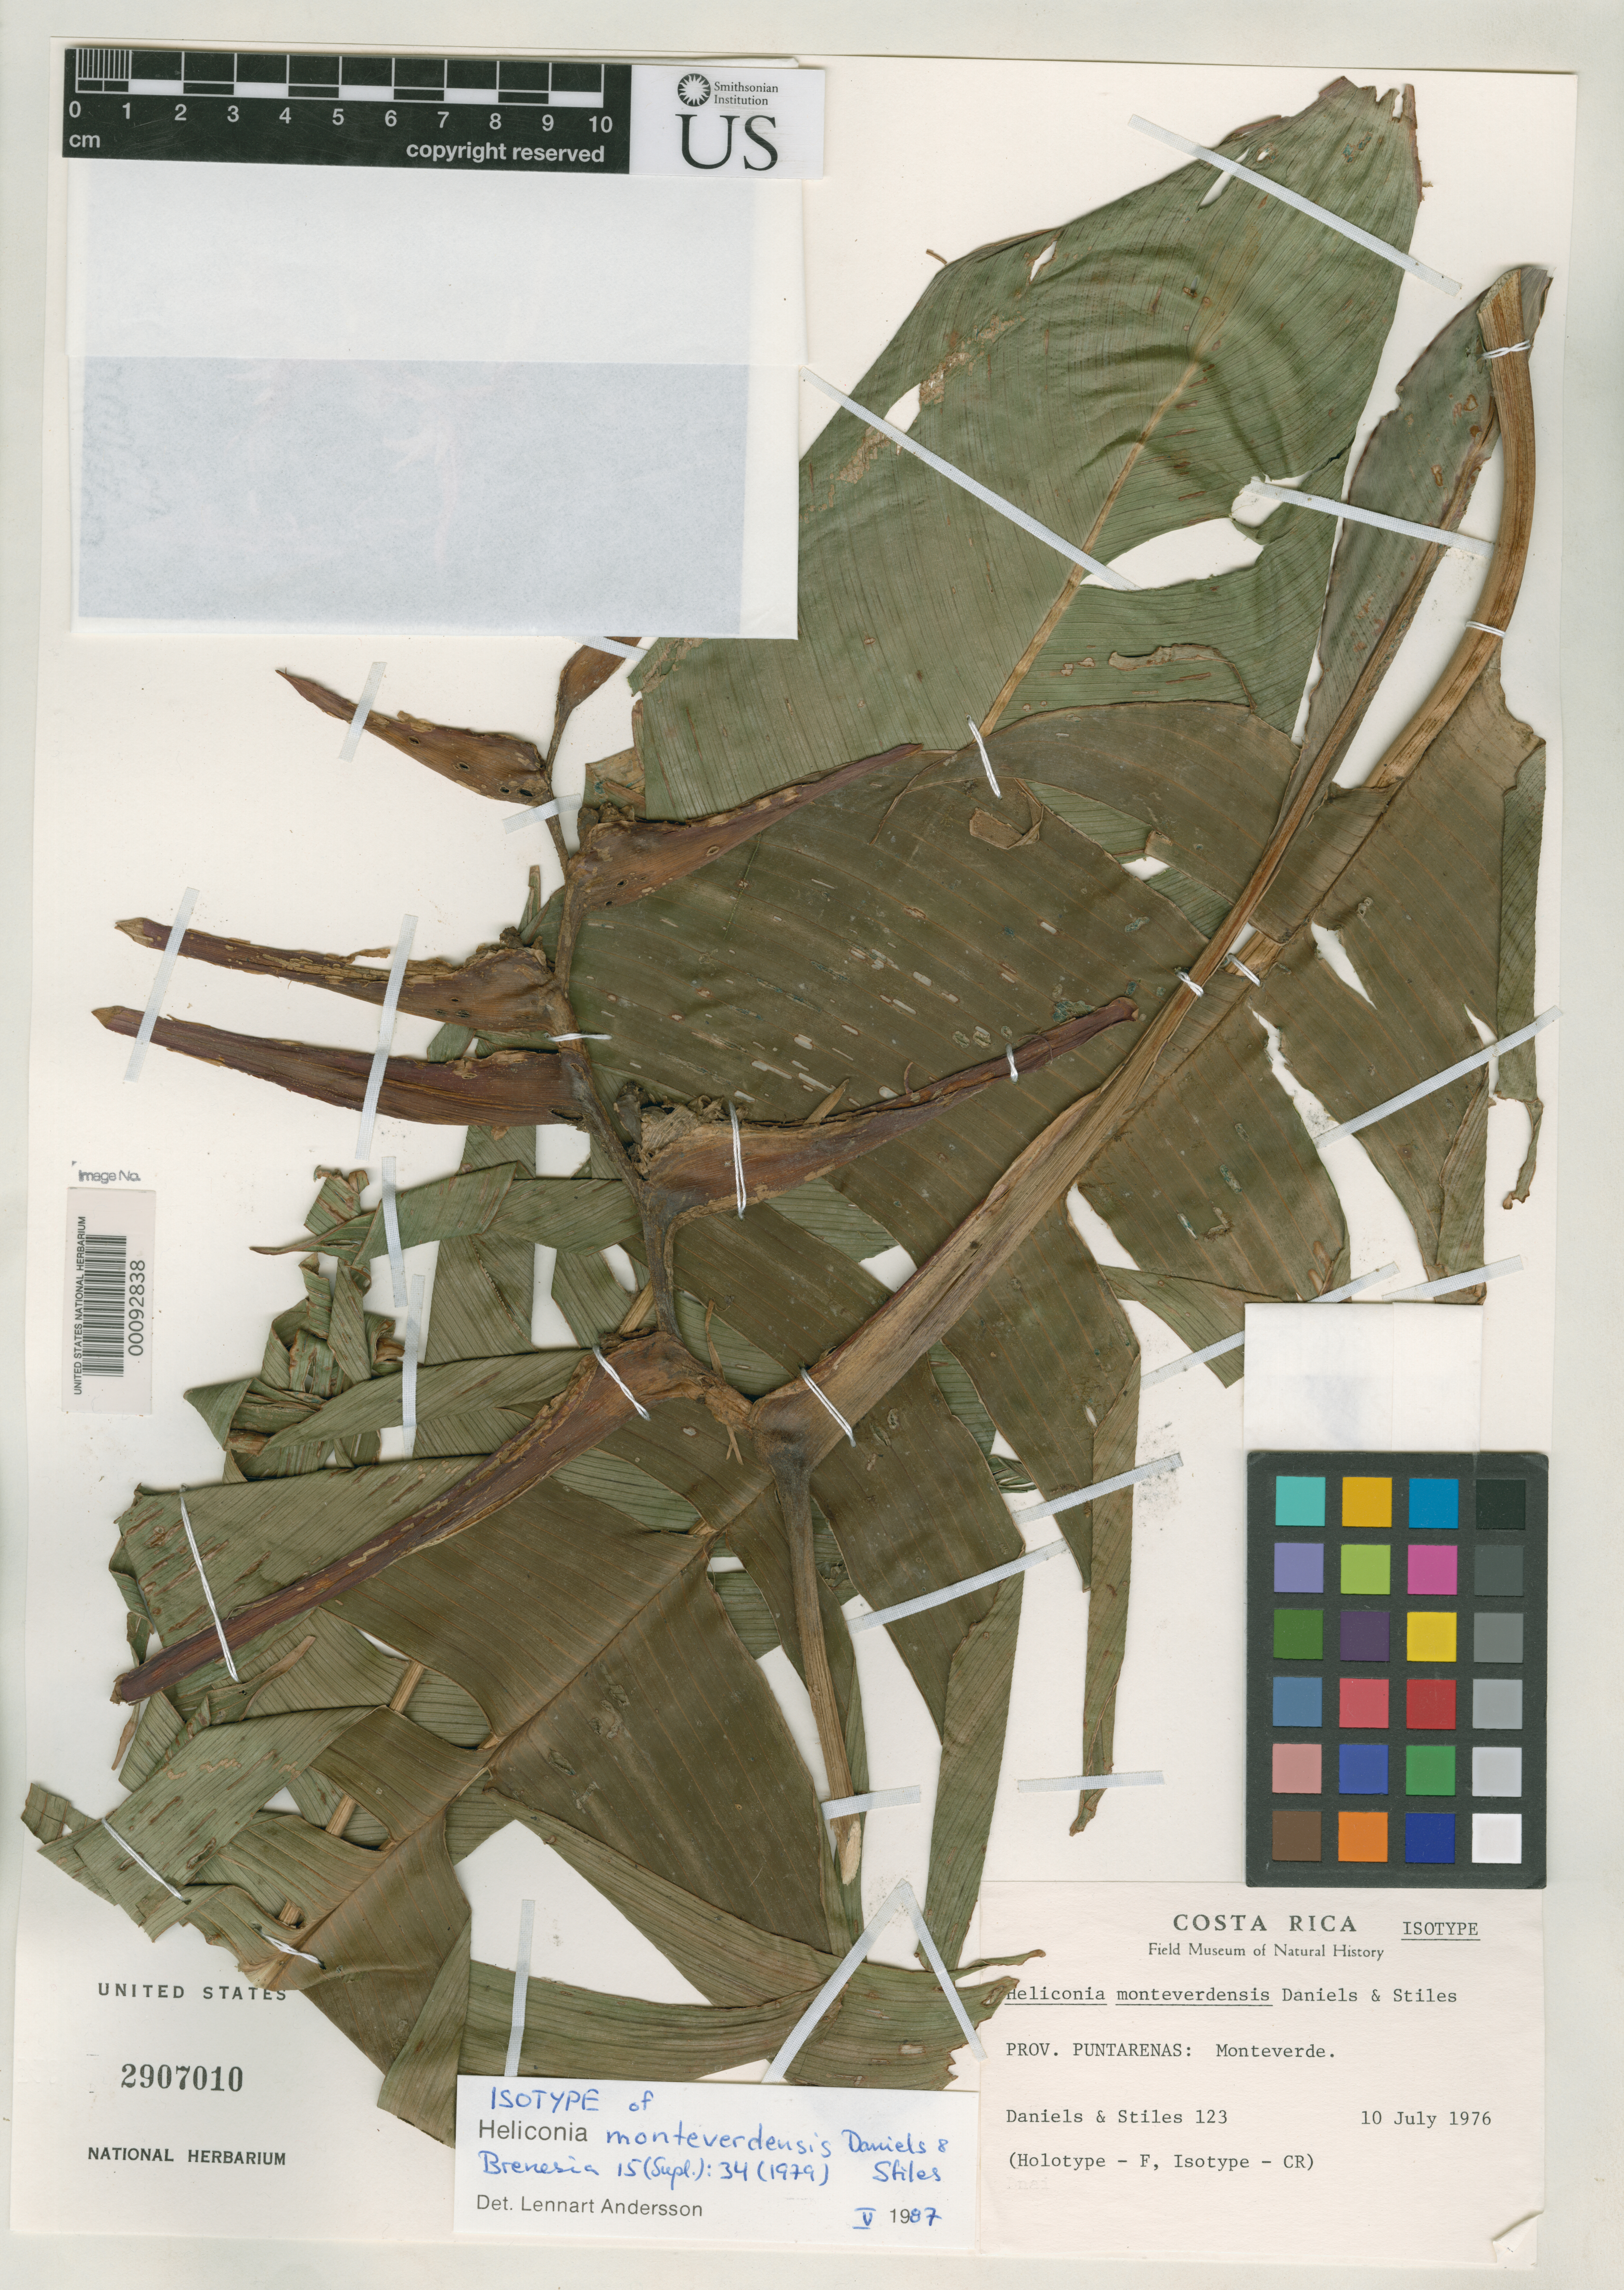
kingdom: Plantae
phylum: Tracheophyta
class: Liliopsida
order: Zingiberales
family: Heliconiaceae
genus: Heliconia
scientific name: Heliconia monteverdensis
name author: G.S. Daniels & F.G. Stiles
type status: Isotype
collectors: G. S. Daniels & F.G. Stiles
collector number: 123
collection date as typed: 10 Jul 1976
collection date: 1976-07-10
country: Costa Rica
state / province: Puntarenas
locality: Monteverde.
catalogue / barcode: US 2907010